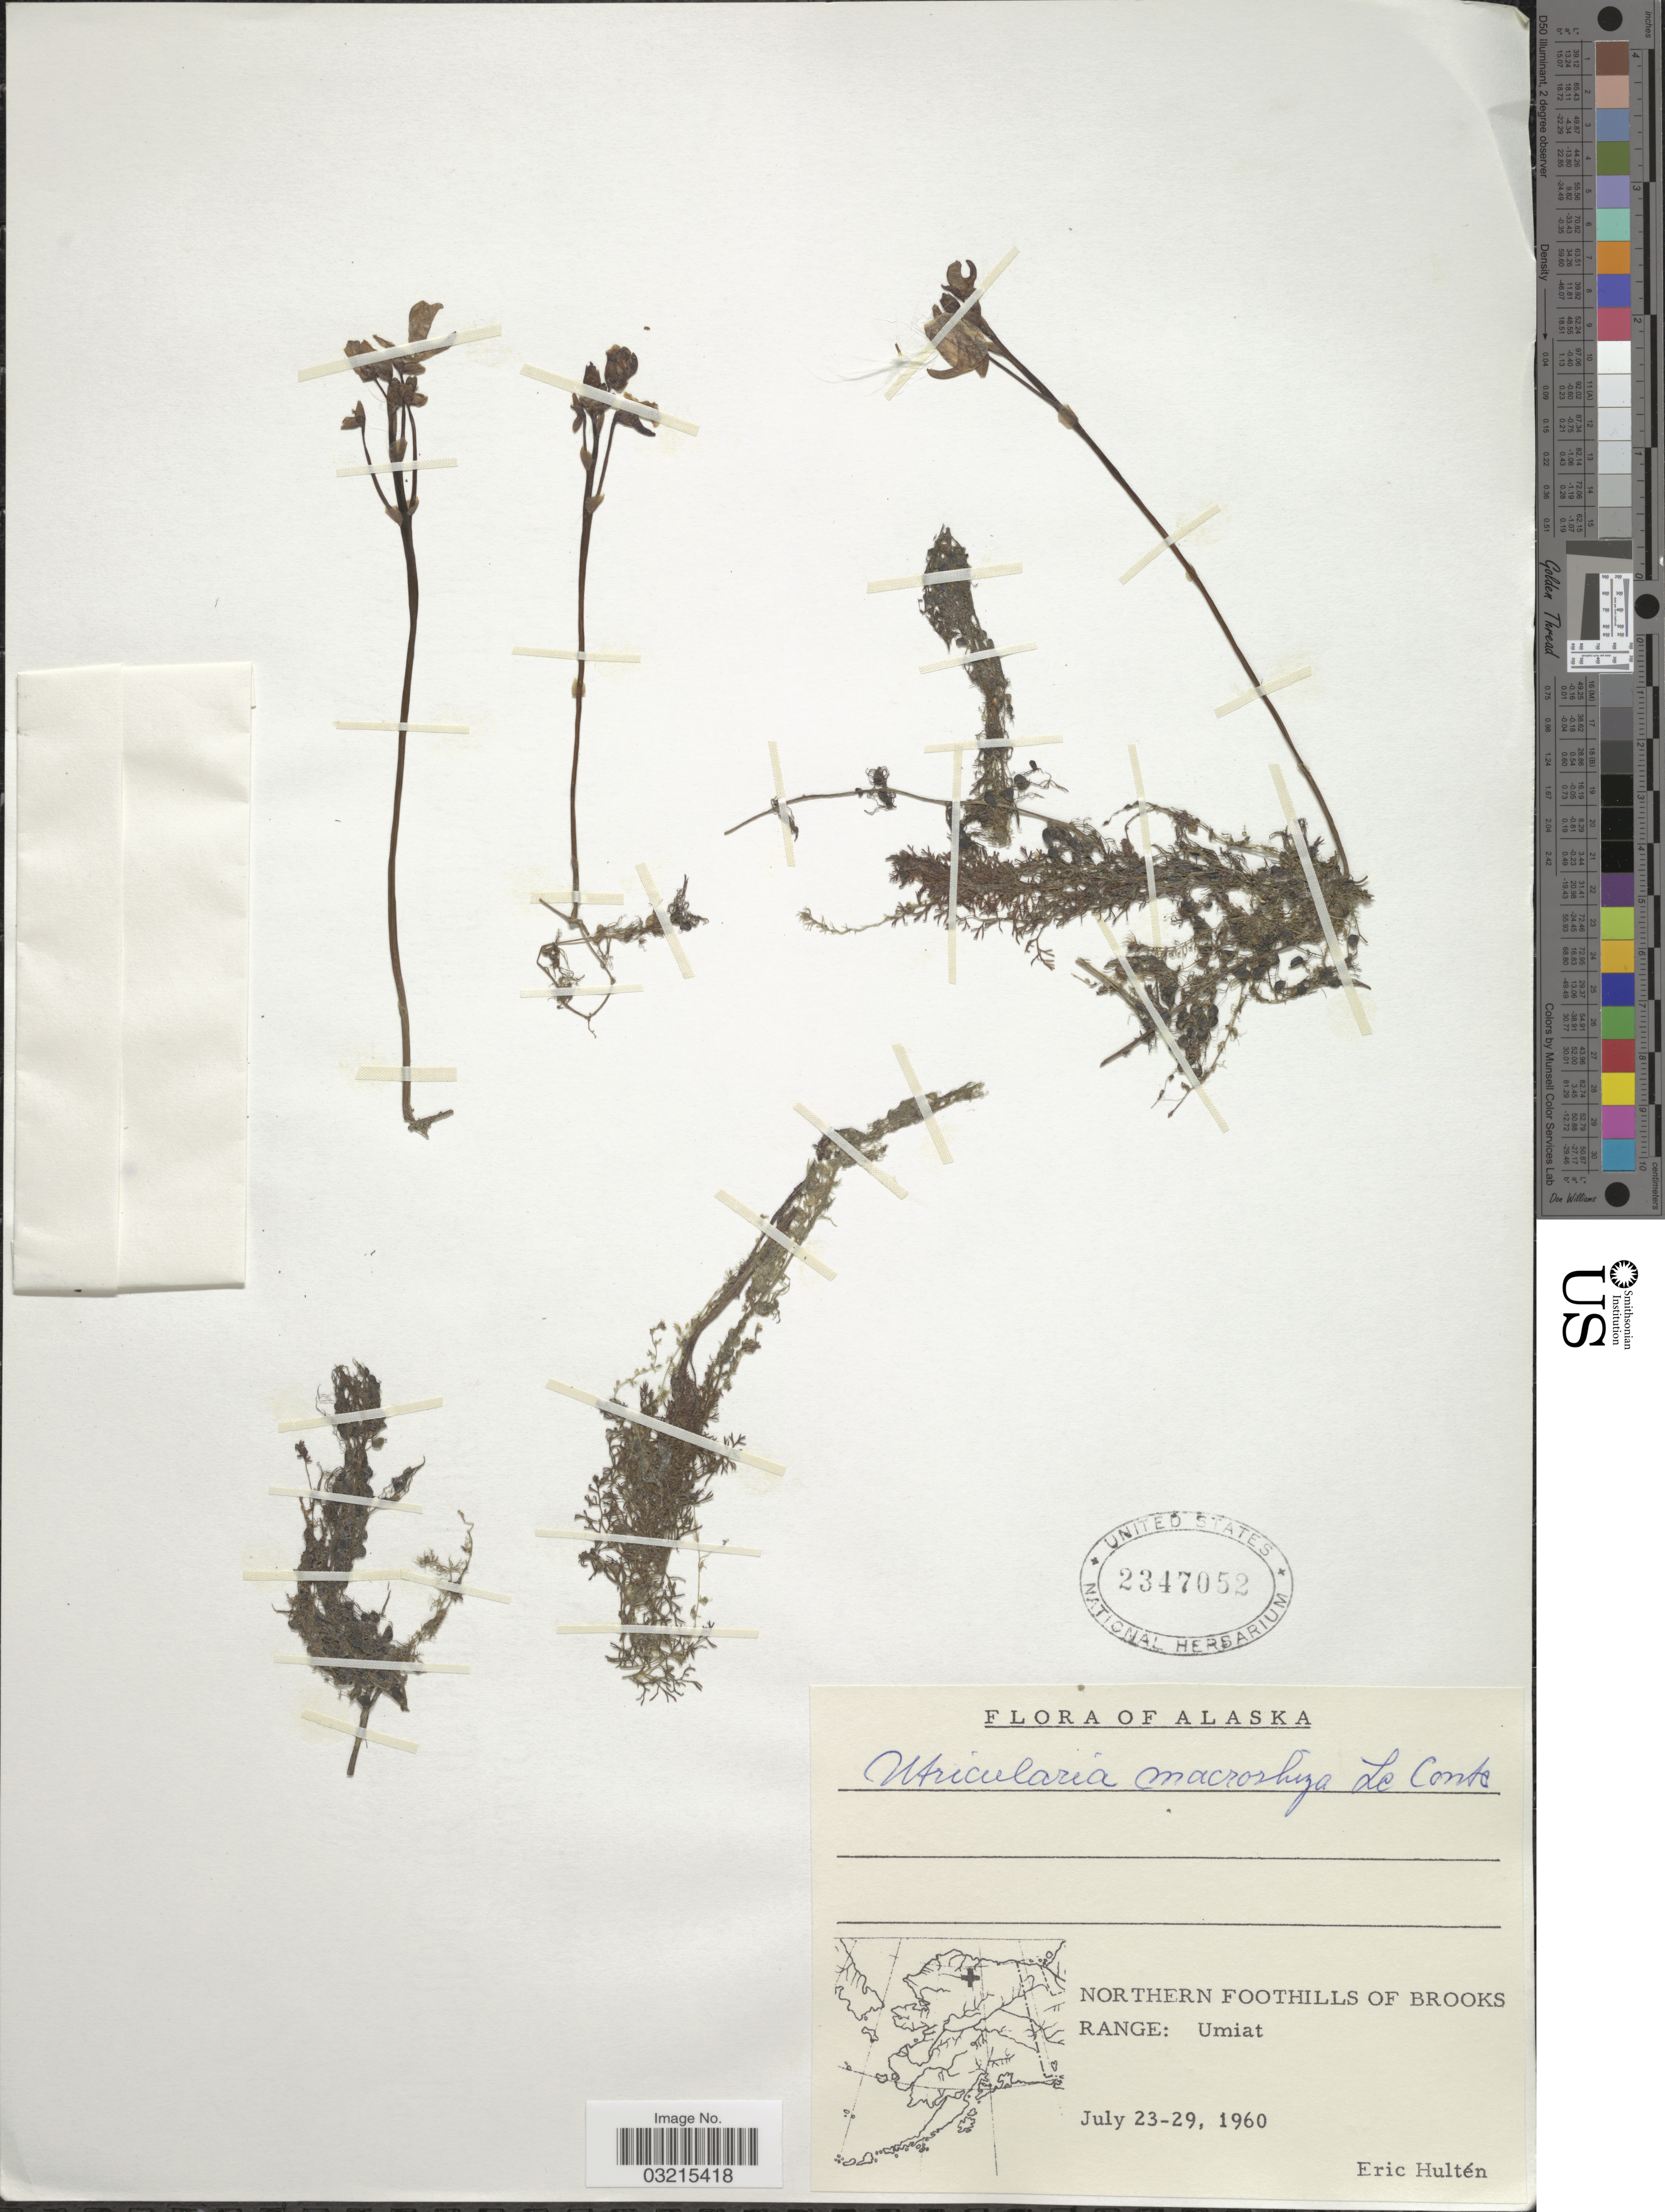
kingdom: Plantae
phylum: Tracheophyta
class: Magnoliopsida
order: Lamiales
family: Lentibulariaceae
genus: Utricularia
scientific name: Utricularia macrorhiza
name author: Leconte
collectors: E. G. Hultén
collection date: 1960-07-23/1960-07-29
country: United States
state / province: Alaska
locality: Northern Foothills of Brooks Range: Umiat.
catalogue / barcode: US 2347052